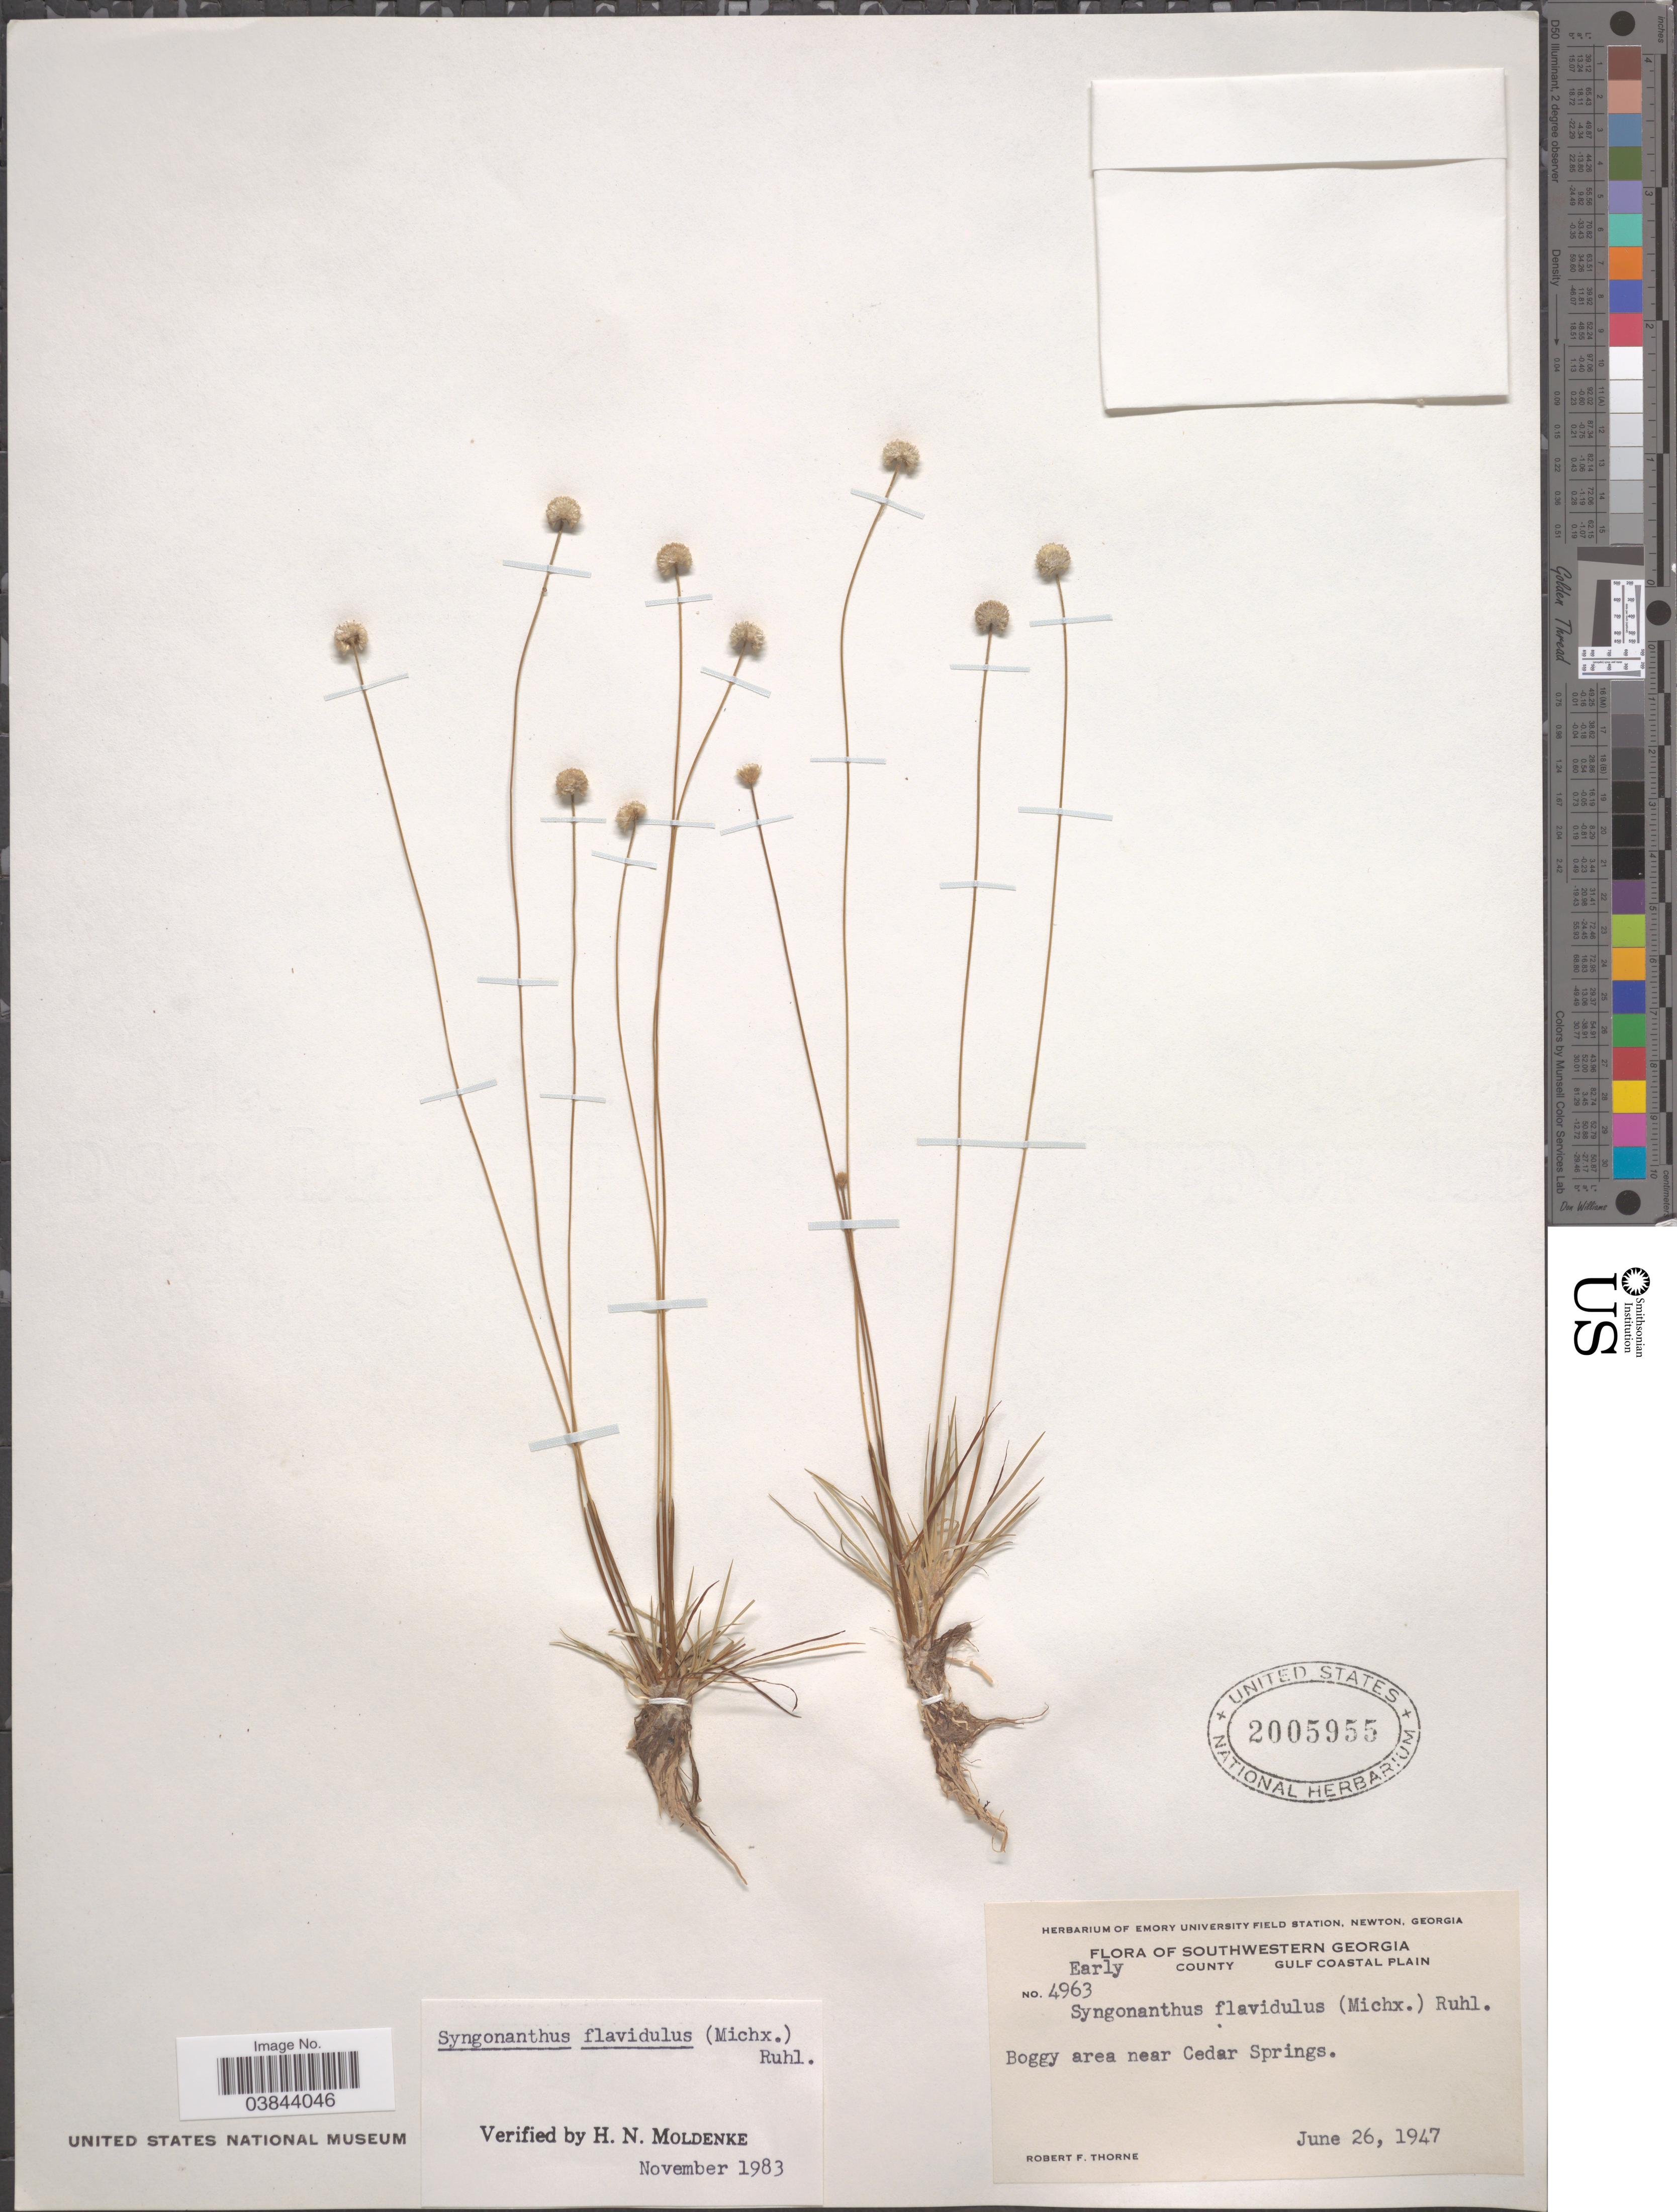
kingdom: Plantae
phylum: Tracheophyta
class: Liliopsida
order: Poales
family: Eriocaulaceae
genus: Syngonanthus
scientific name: Syngonanthus flavidulus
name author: (Michx.) Ruhland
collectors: R. F. Thorne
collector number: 4963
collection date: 1947-06-26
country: United States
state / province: Georgia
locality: Southwestern Georgia. Early County, Gulf Coastal Plain. Boggy area near Cedar Springs.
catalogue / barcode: US 2005955